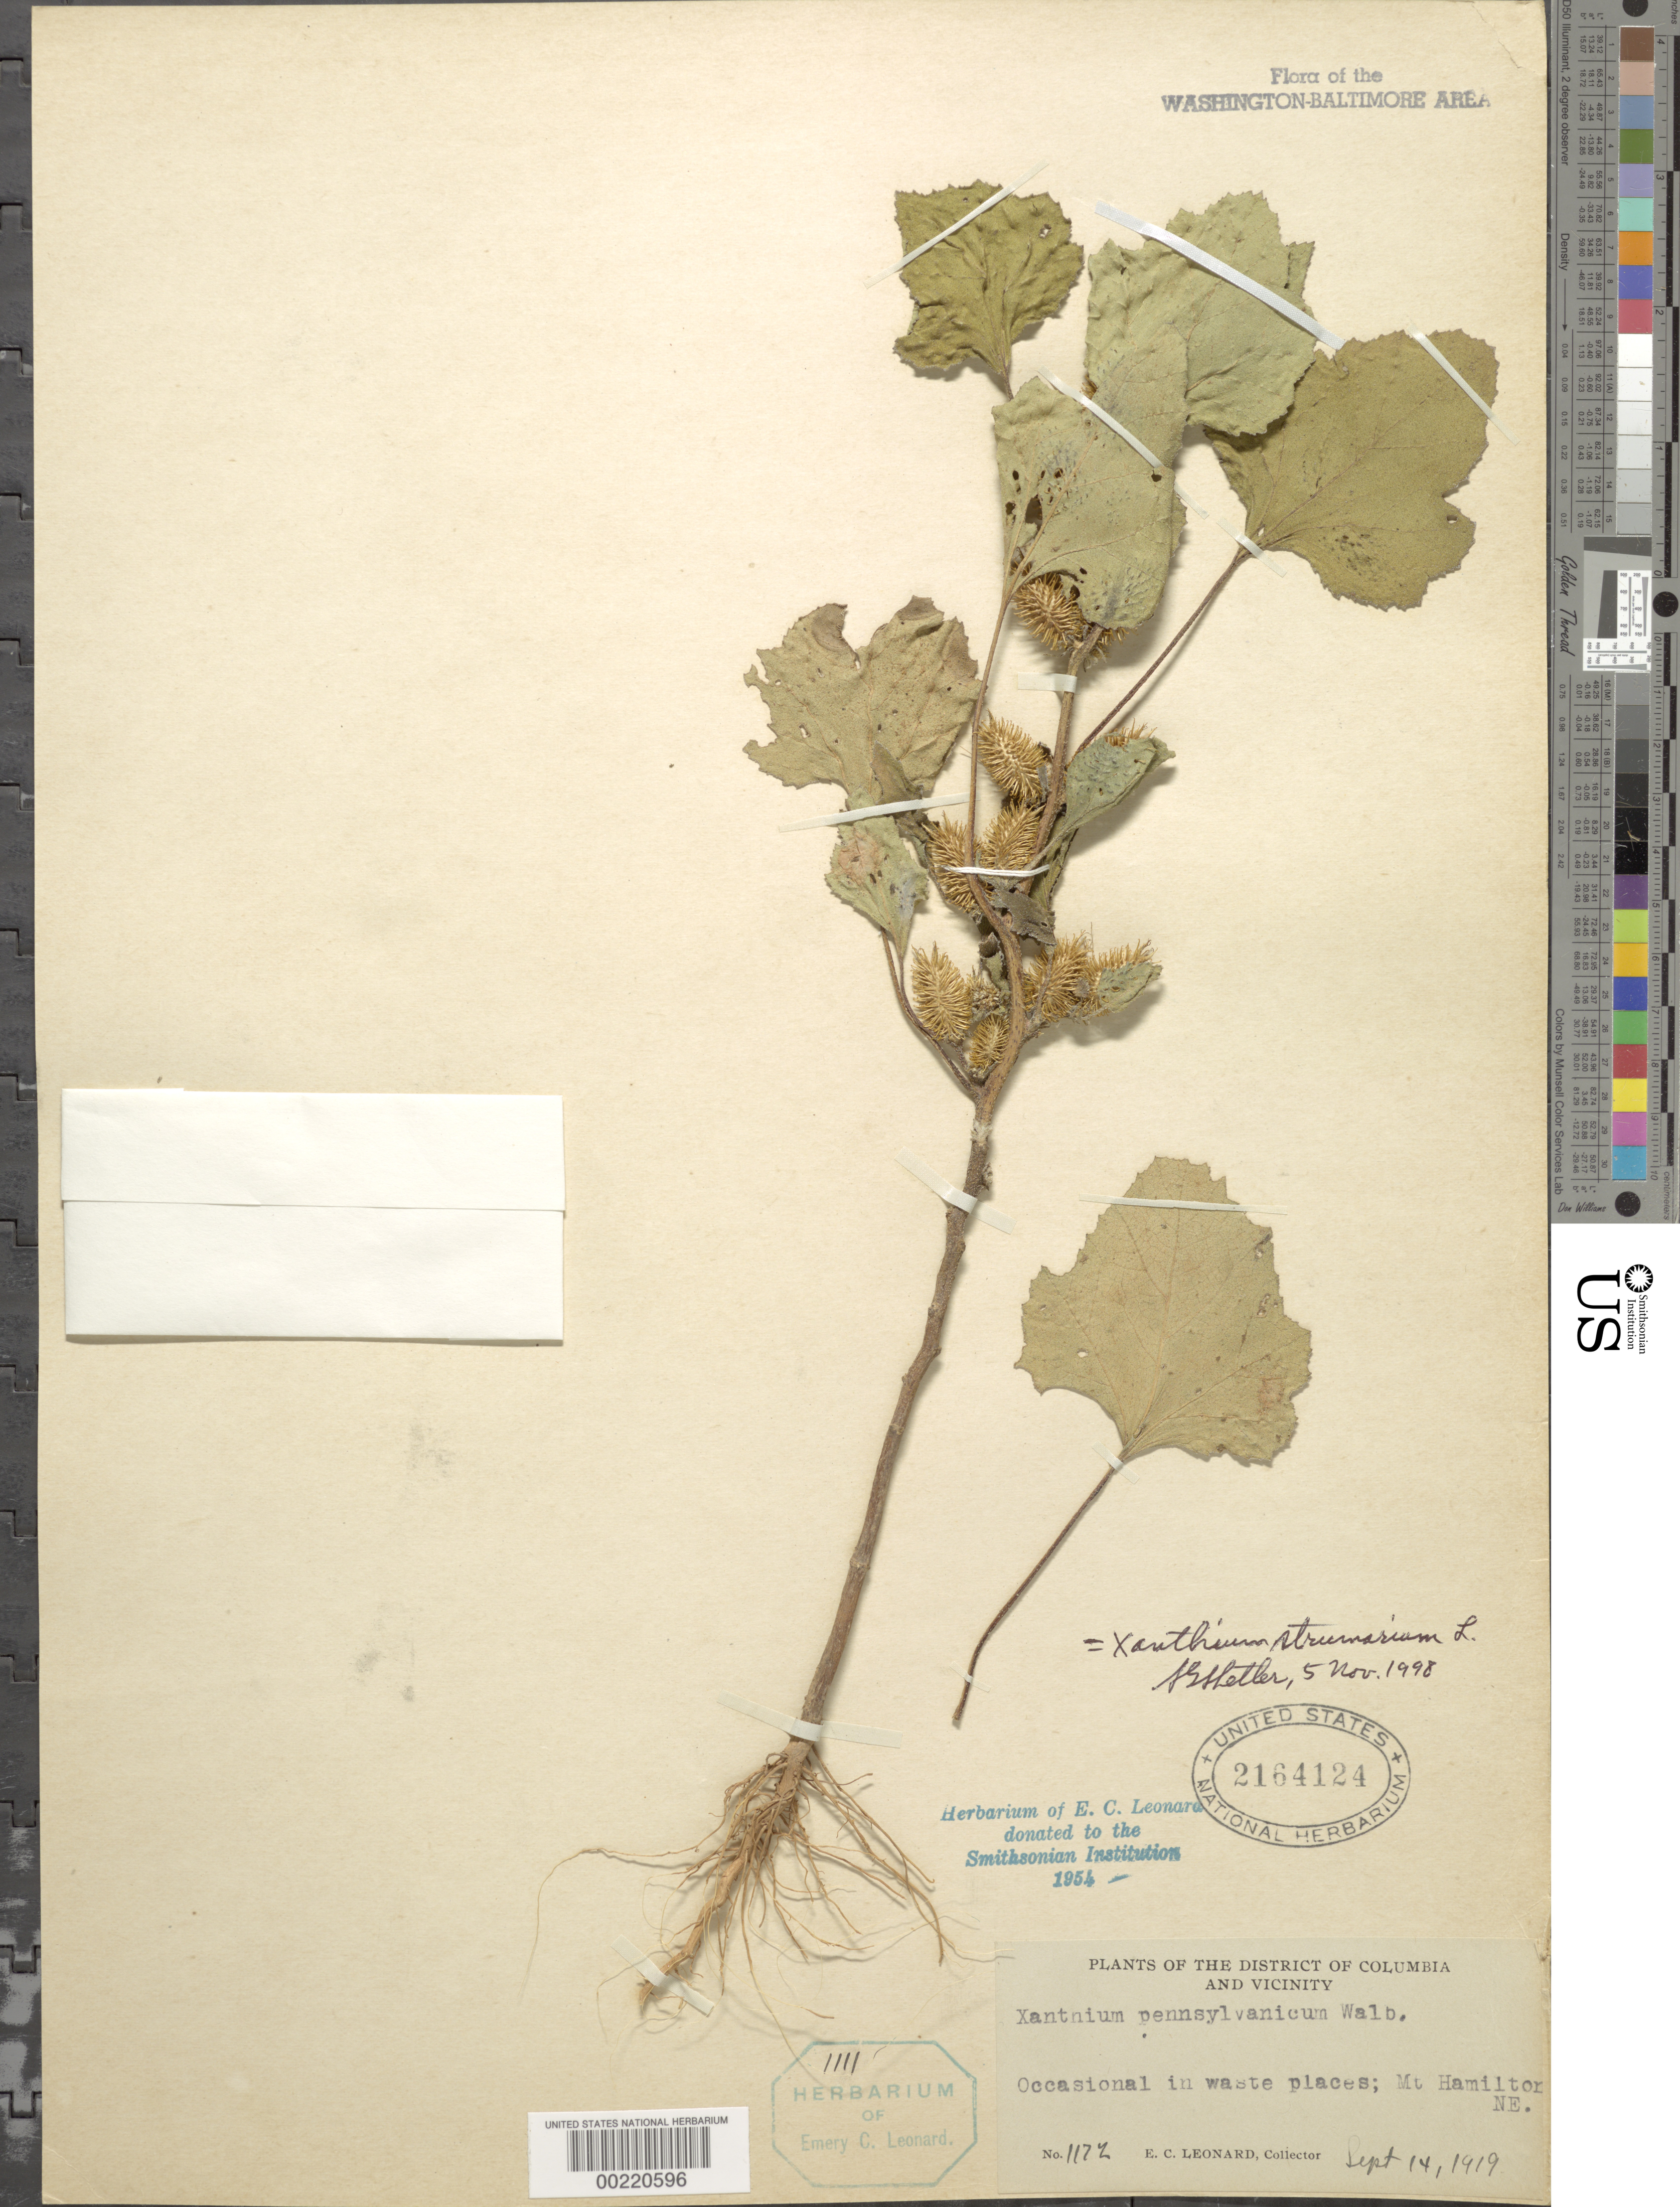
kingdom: Plantae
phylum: Tracheophyta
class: Magnoliopsida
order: Asterales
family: Asteraceae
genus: Xanthium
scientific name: Xanthium strumarium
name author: L.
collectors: E. C. Leonard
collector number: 1172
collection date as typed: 14 Sep 1919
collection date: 1919-09-14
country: United States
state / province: District of Columbia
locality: Mount Hamilton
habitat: Waste places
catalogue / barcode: US 2164124